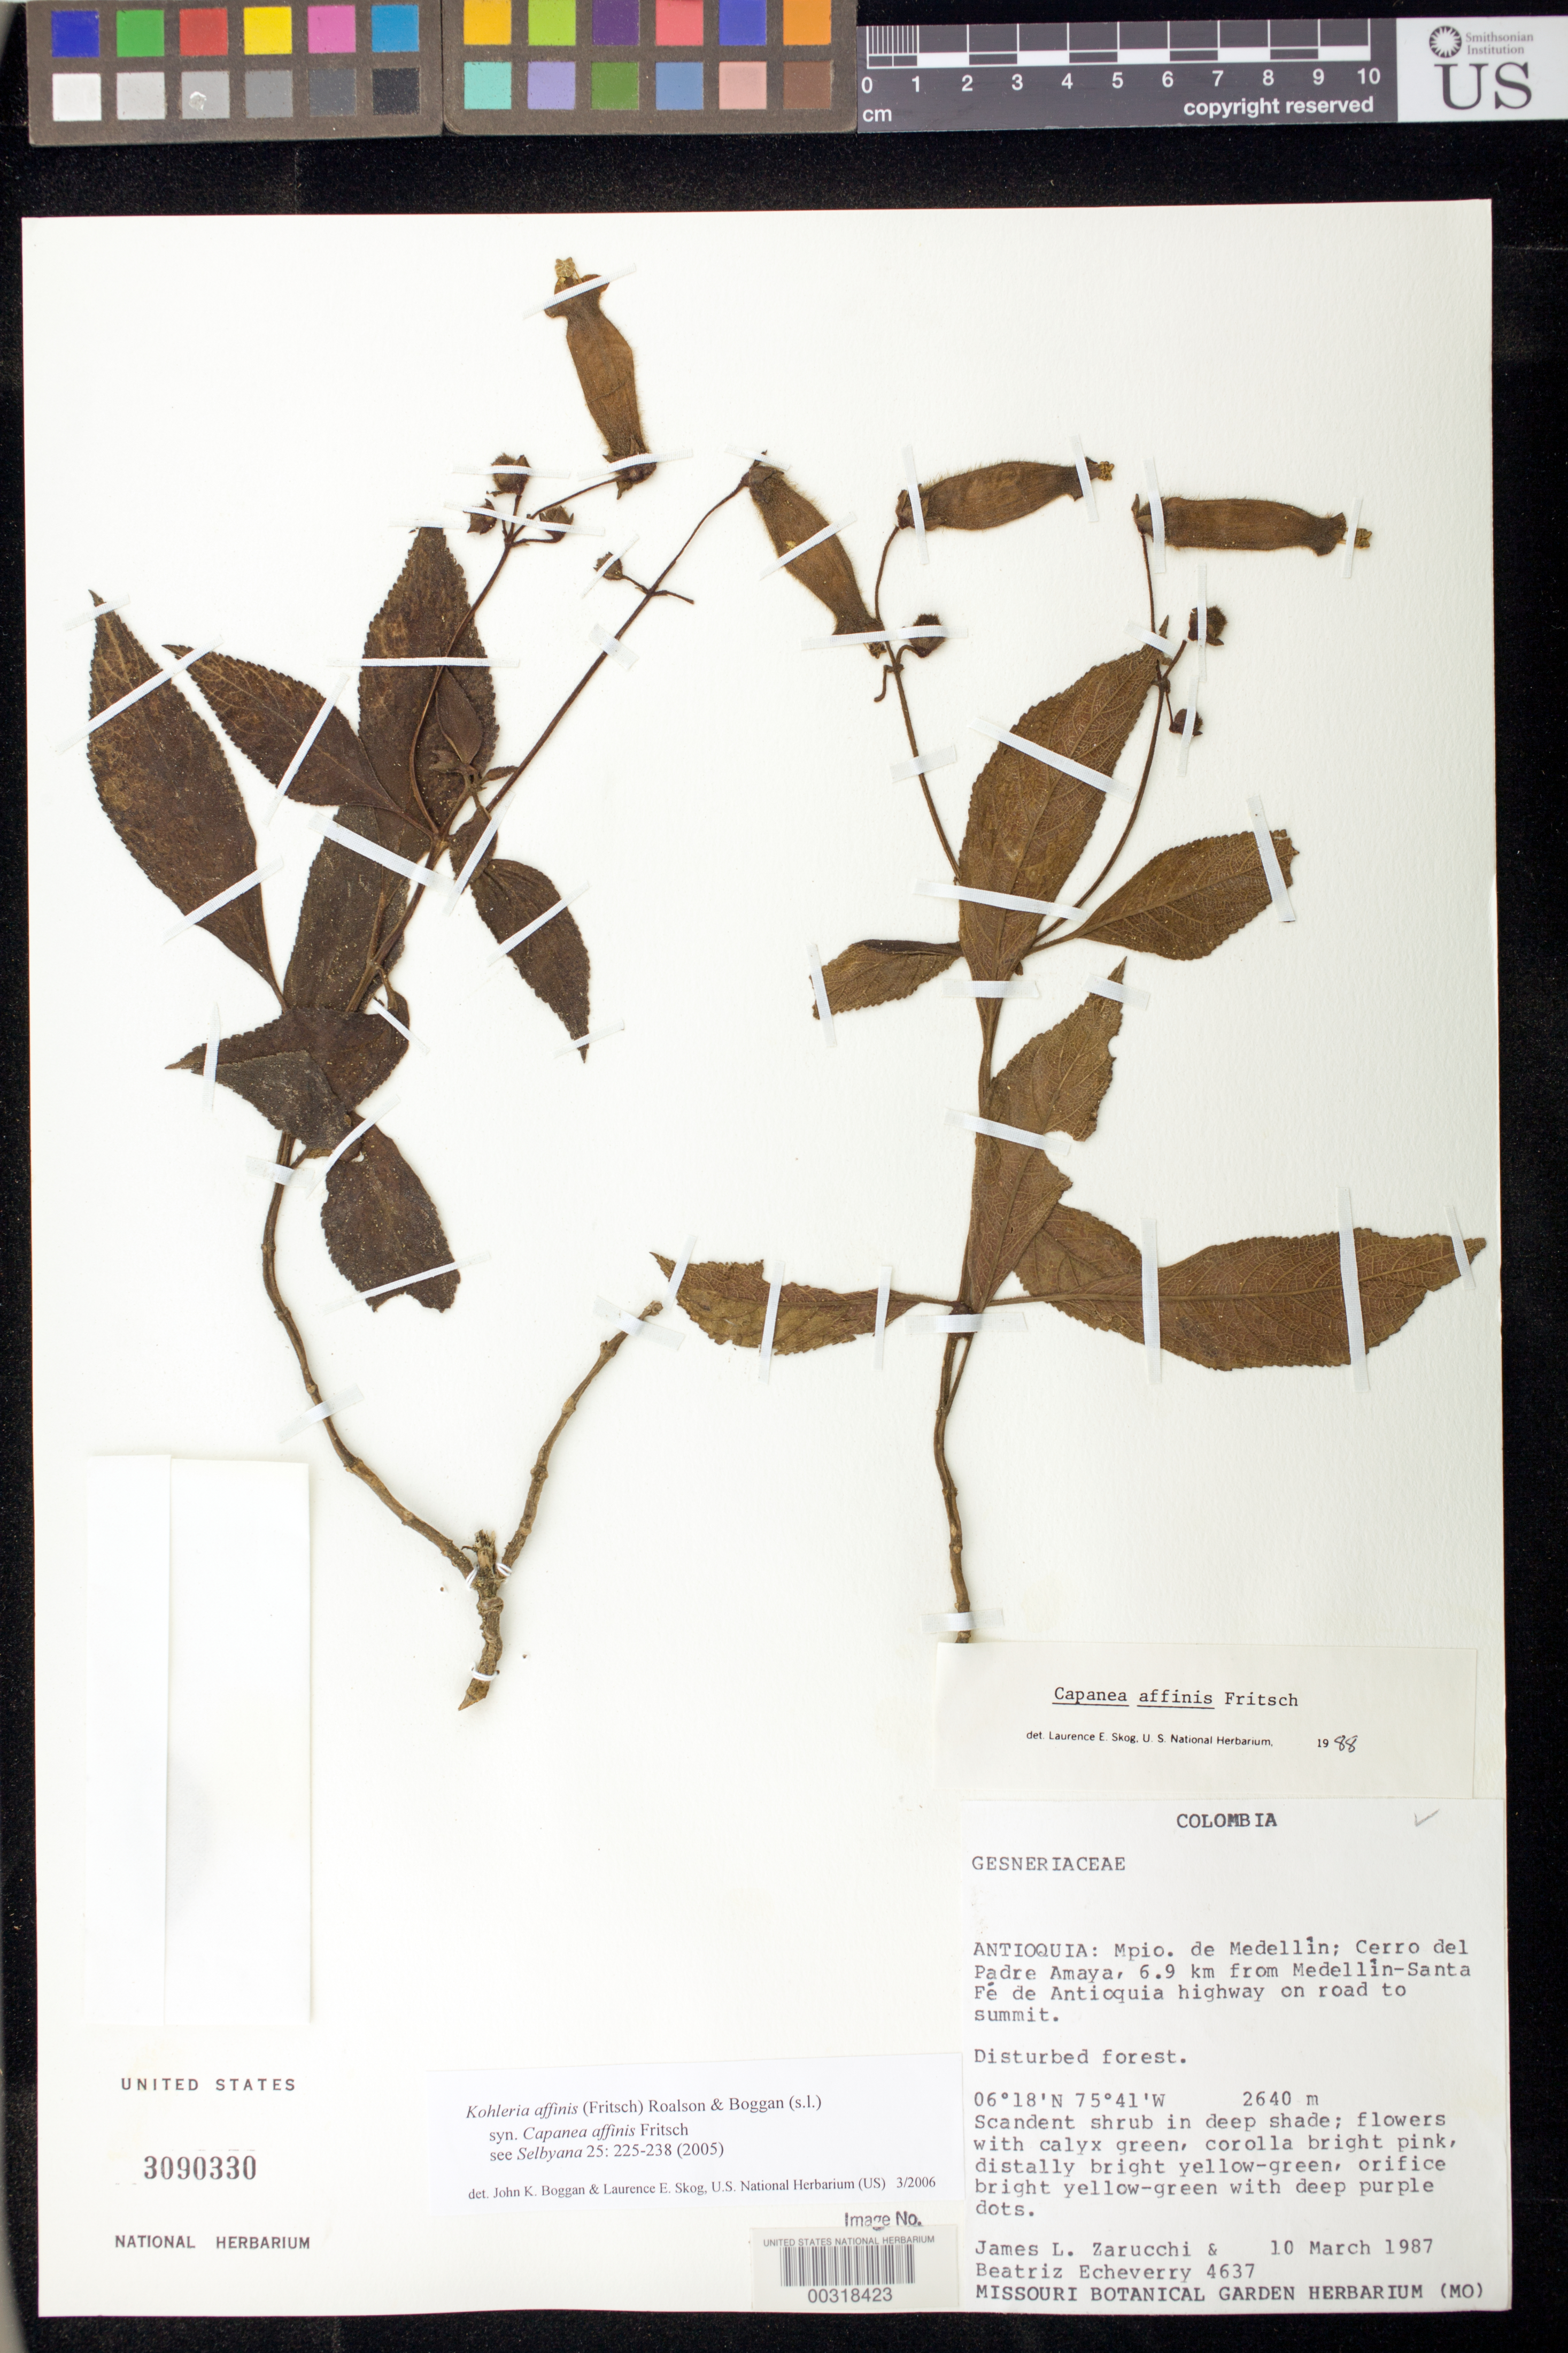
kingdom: Plantae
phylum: Tracheophyta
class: Magnoliopsida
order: Lamiales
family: Gesneriaceae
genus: Kohleria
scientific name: Kohleria affinis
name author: (Fritsch) Roalson & Boggan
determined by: Boggan, J. K.; Skog, L. E.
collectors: J. L. Zarucchi & B. Echeverry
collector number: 4637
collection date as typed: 10 Mar 1987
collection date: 1987-03-10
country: Colombia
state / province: Antioquia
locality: Mun. of Medellin, Cerro del Padre Amaya, 6.9 km from Medellin-Santa Fe de Antioquia highway on road to summit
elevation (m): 2640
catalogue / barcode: US 3090330